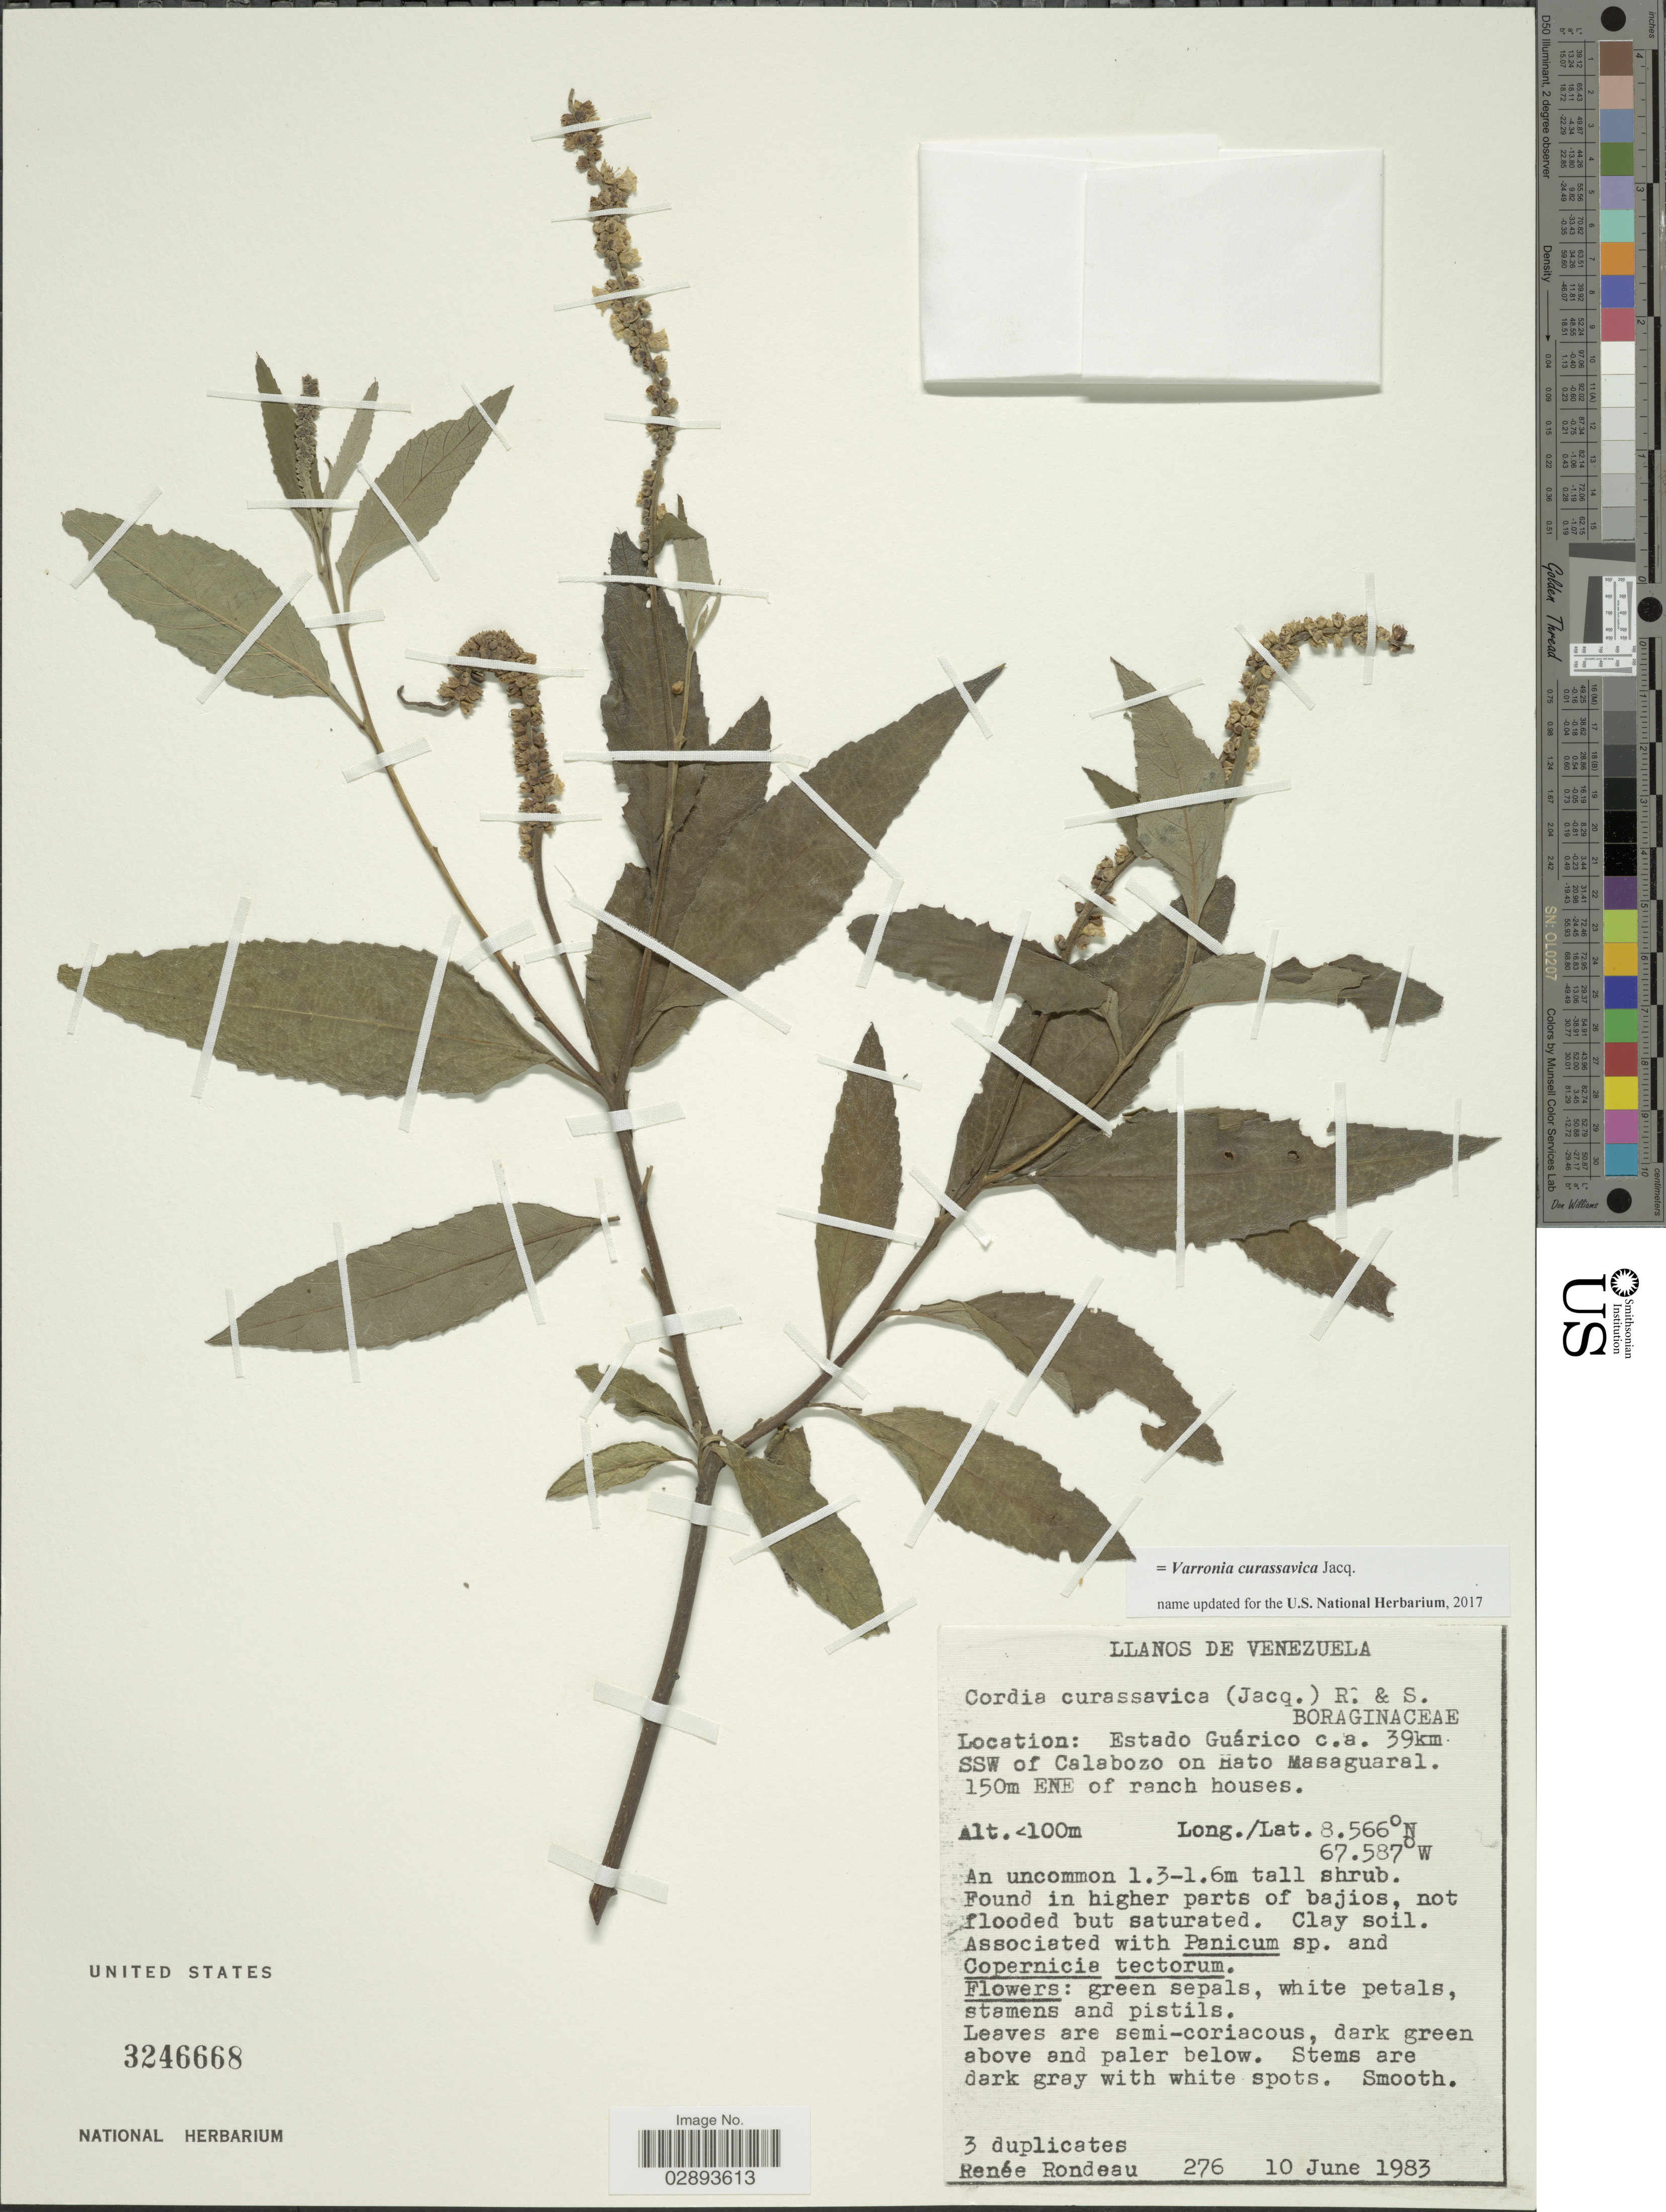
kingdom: Plantae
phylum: Tracheophyta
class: Magnoliopsida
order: Boraginales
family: Cordiaceae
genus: Varronia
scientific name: Varronia curassavica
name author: Jacq.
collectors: R. Rondeau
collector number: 276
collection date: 1983-06-10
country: Venezuela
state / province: Guárico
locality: Estado Guárico c.a. 39km SSW of Calabozo on Hato Masaguaral, 150m ENE of ranch houses.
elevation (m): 100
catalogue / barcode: US 3246668